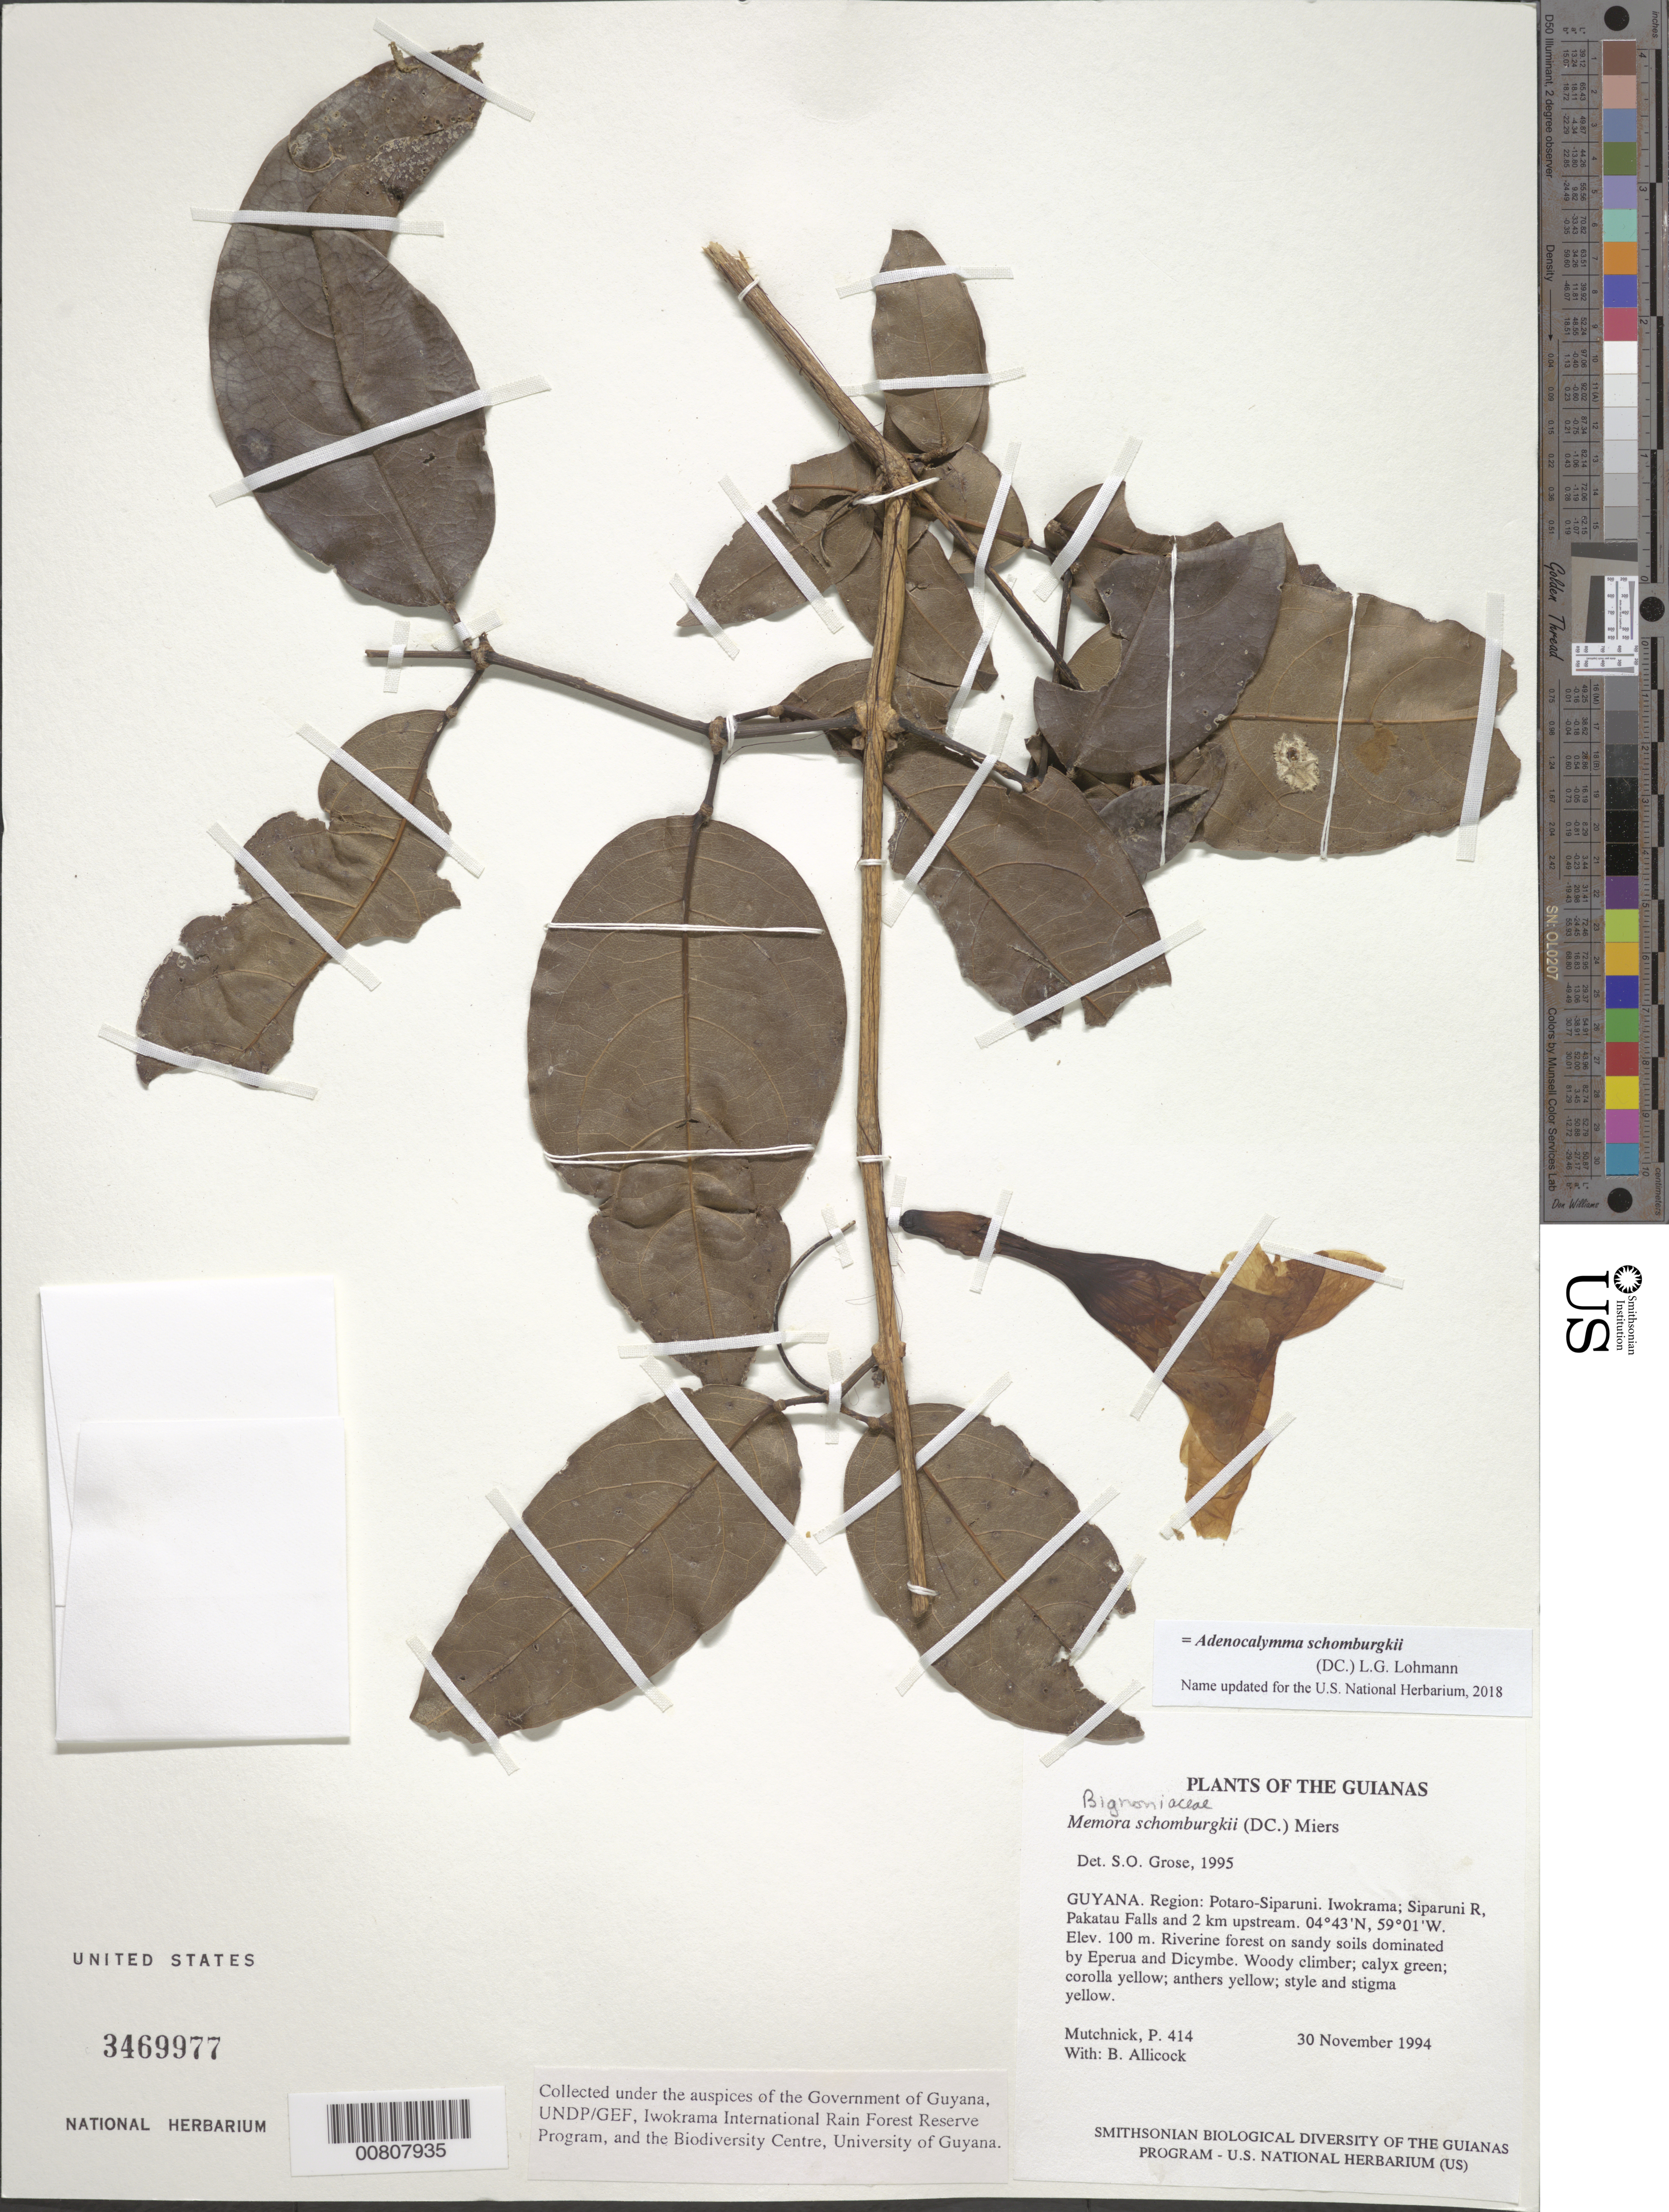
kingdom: Plantae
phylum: Tracheophyta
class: Magnoliopsida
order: Lamiales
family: Bignoniaceae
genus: Adenocalymma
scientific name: Adenocalymma schomburgkii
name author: (DC.) L.G. Lohmann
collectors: P. Mutchnick & B. Allicock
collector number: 414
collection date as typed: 30 November 1994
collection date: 1994-11-30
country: Guyana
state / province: Potaro-Siparuni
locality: Iwokrama; Siparuni R, Pakatau Falls and 2 km upstream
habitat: Riverine forest on sandy soils dominated by Eperua and Dicymbe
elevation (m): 100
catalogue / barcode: US 3469977